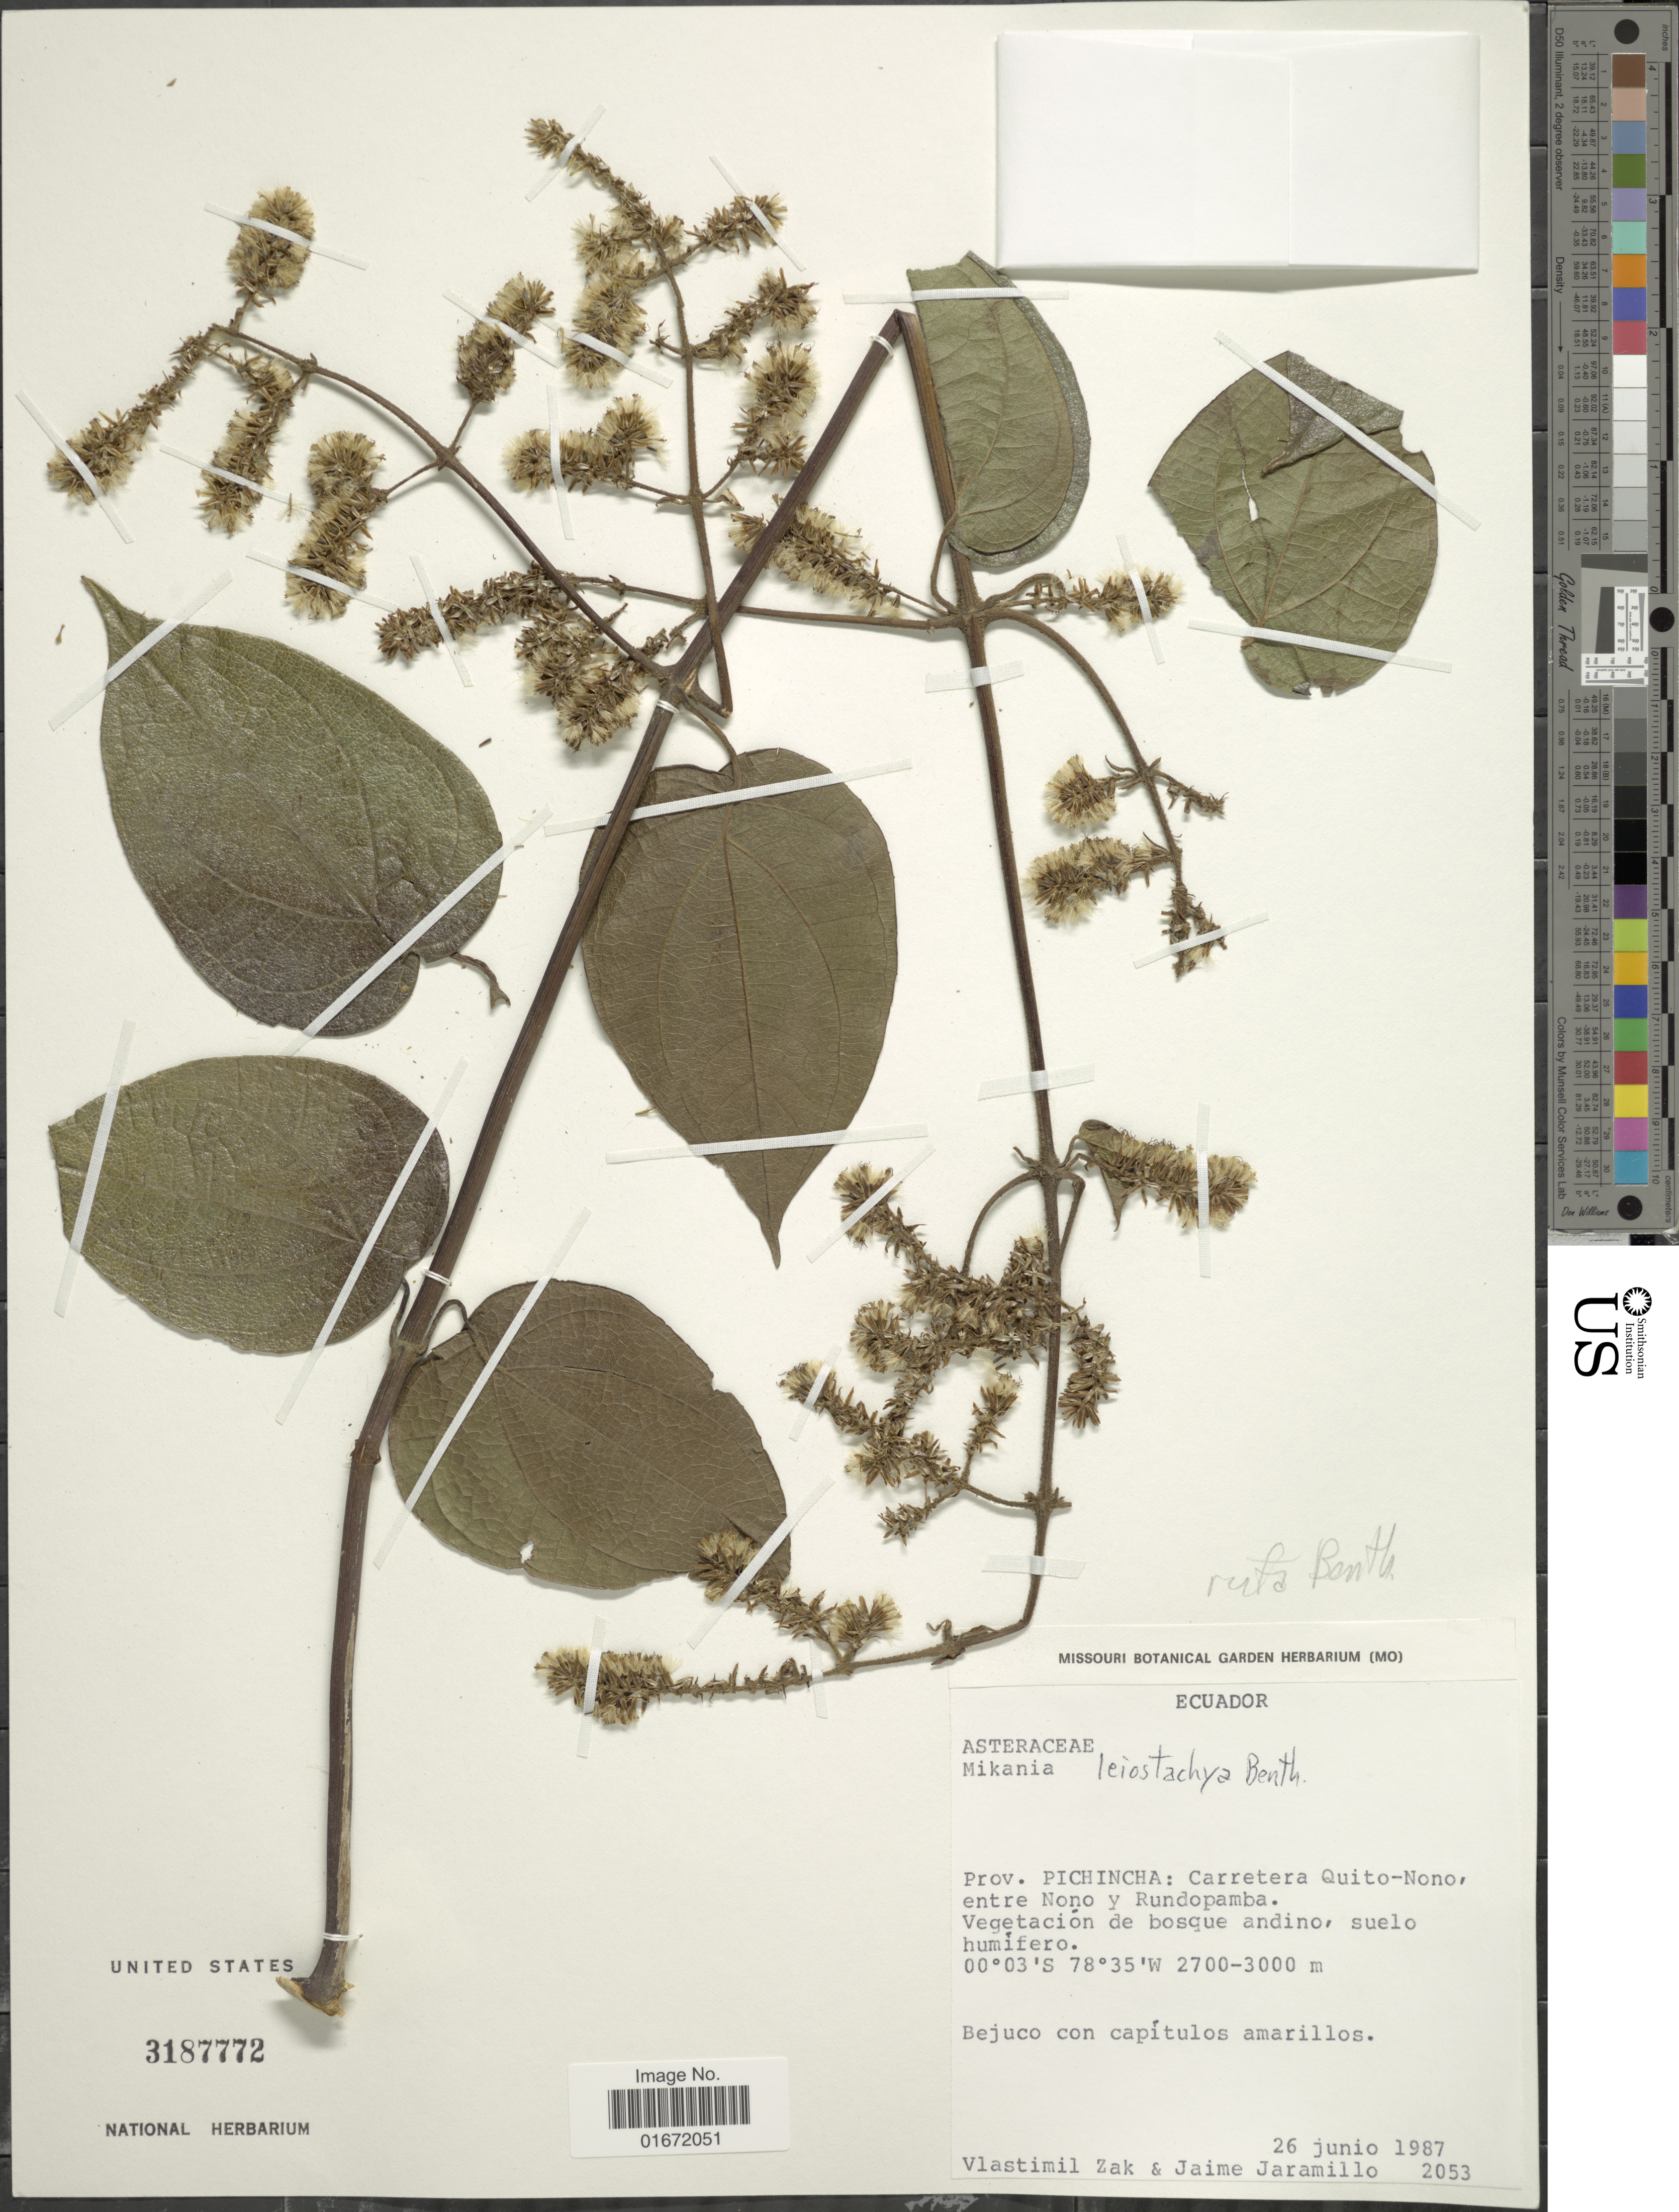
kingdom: Plantae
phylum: Tracheophyta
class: Magnoliopsida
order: Asterales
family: Asteraceae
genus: Mikania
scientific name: Mikania rufa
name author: Benth.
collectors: V. Zak & J. Jaramillo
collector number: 2053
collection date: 1987-06-26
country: Ecuador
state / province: Pichincha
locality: Prov. Pichincha: Carretera Quito-Nono, entre Nono y Rundopamba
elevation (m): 2700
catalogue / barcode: US 3187772